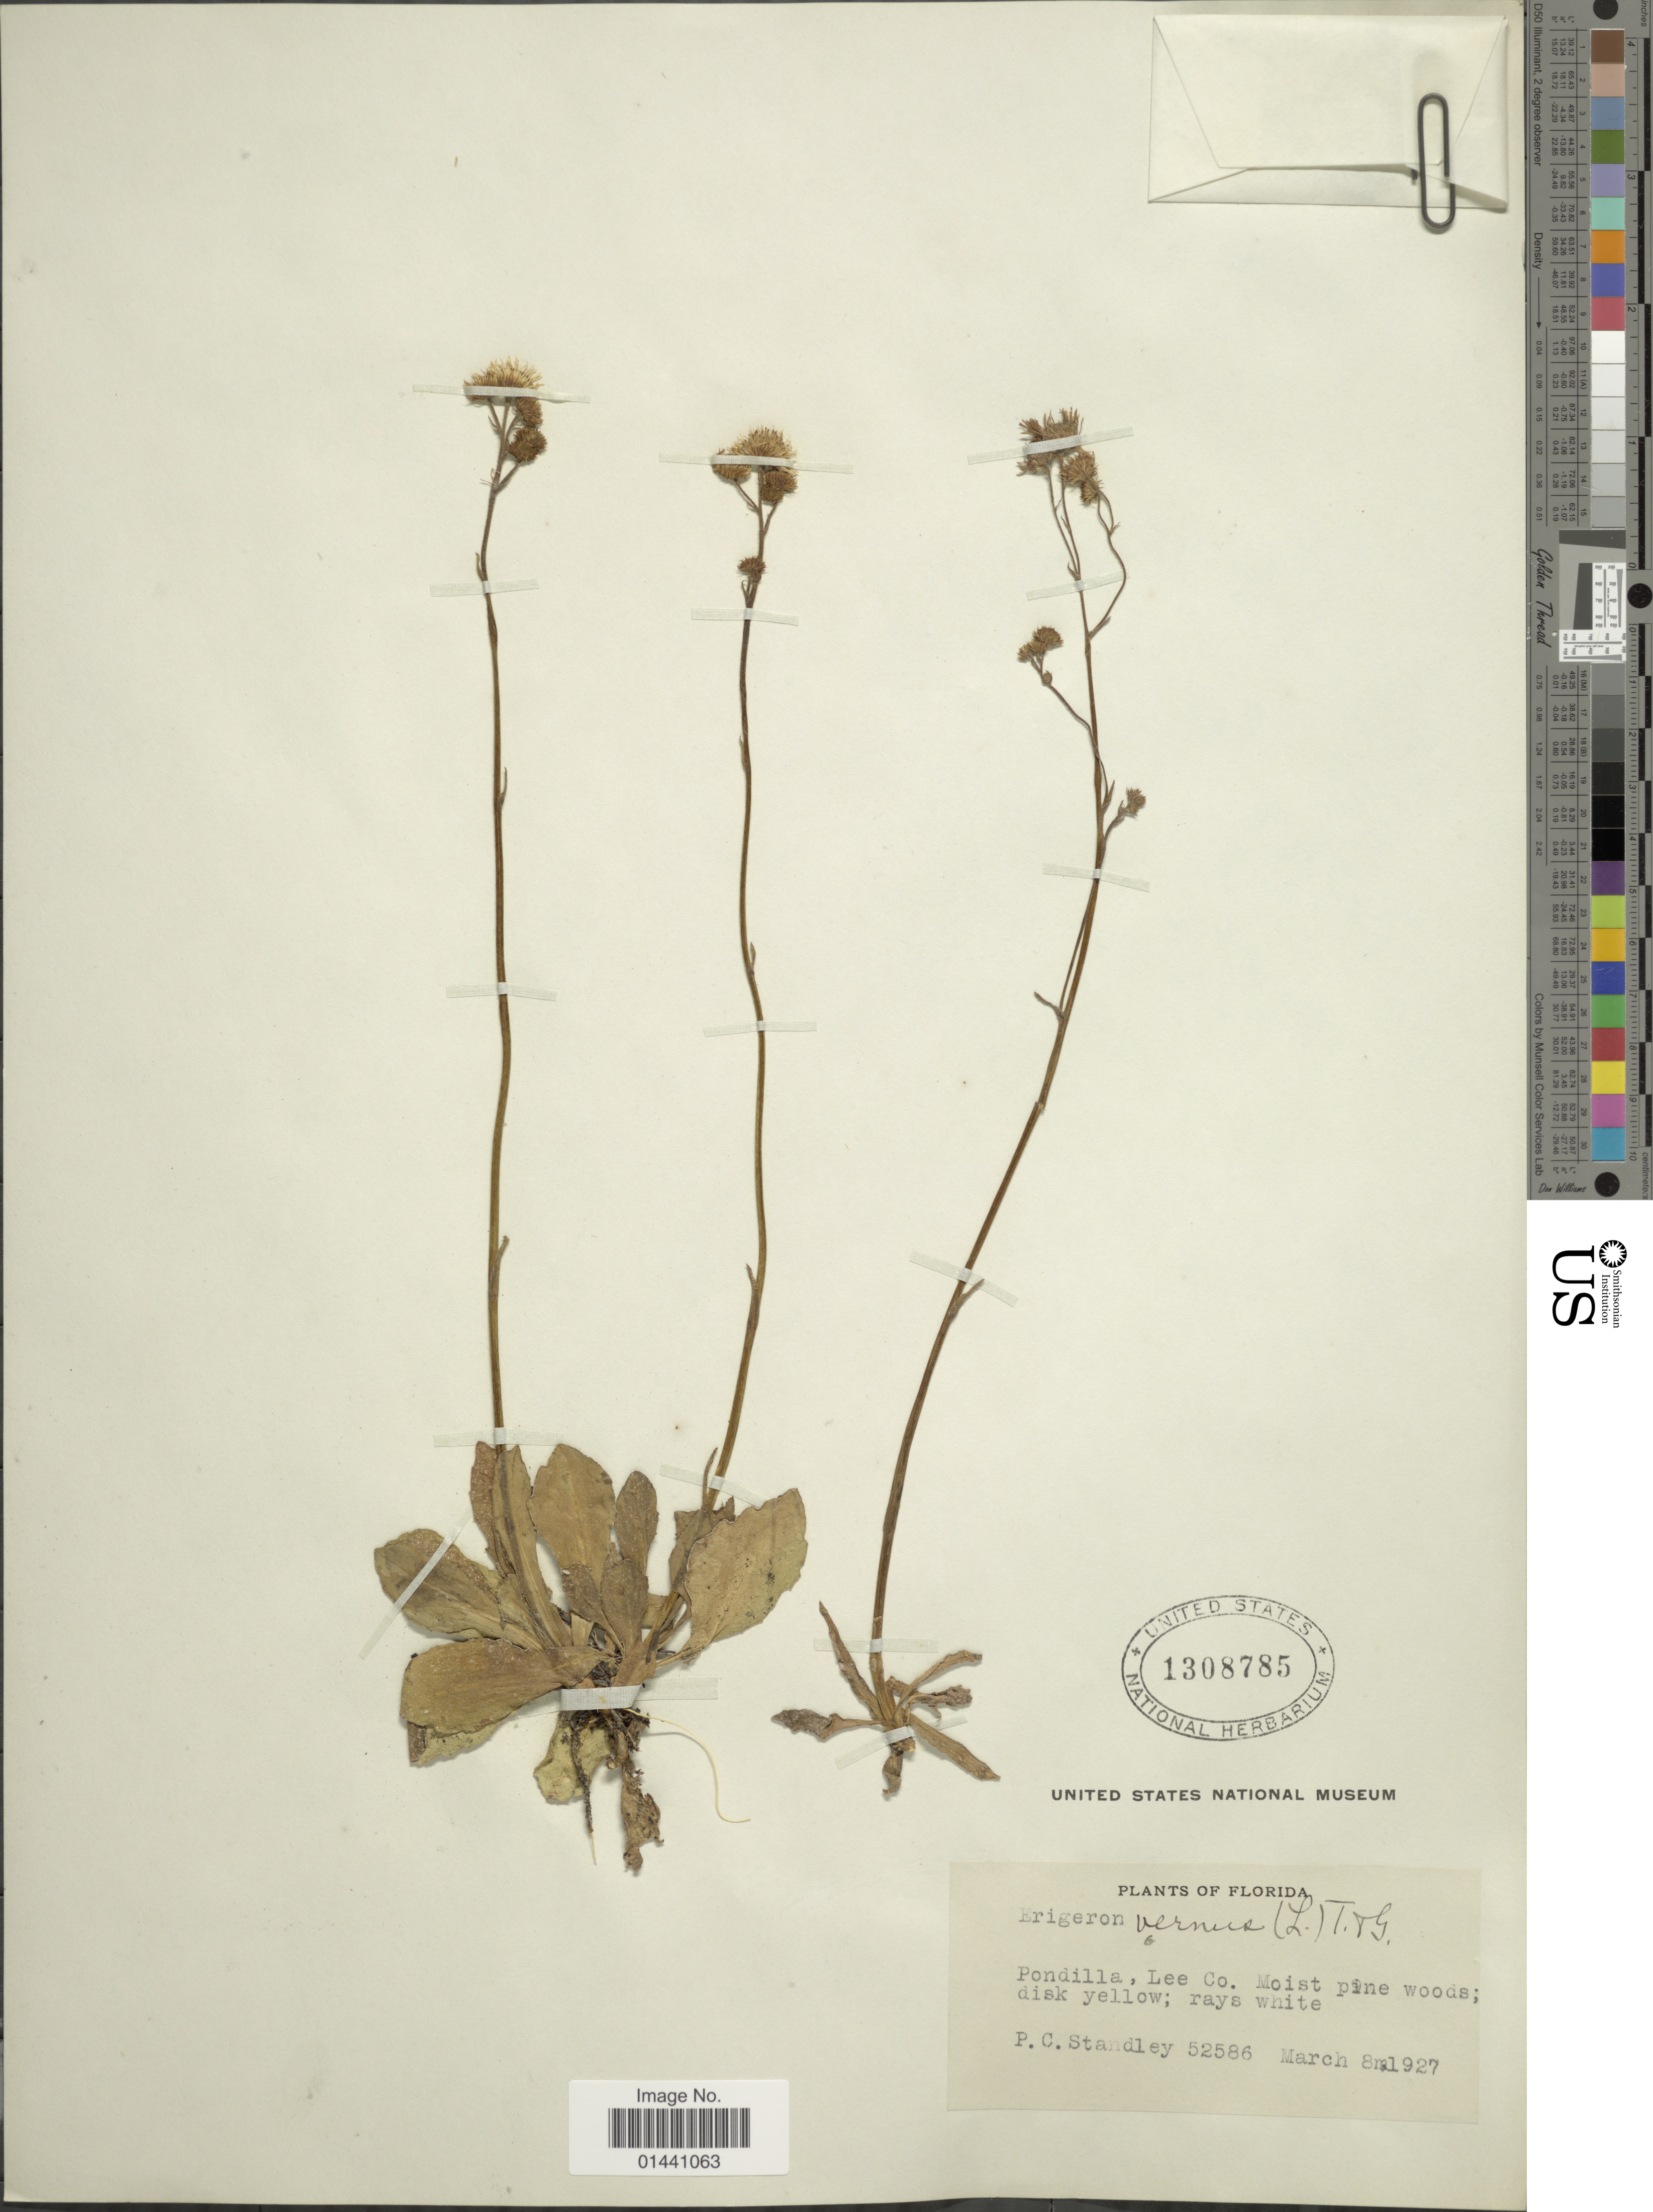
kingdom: Plantae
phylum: Tracheophyta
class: Magnoliopsida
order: Asterales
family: Asteraceae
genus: Erigeron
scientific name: Erigeron vernus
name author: (L.) Torr. & A. Gray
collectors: P. C. Standley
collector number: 52586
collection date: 1927-03-08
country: United States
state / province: Florida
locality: Pondilla, Lee Co., moist pine woods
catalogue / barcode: US 1308785